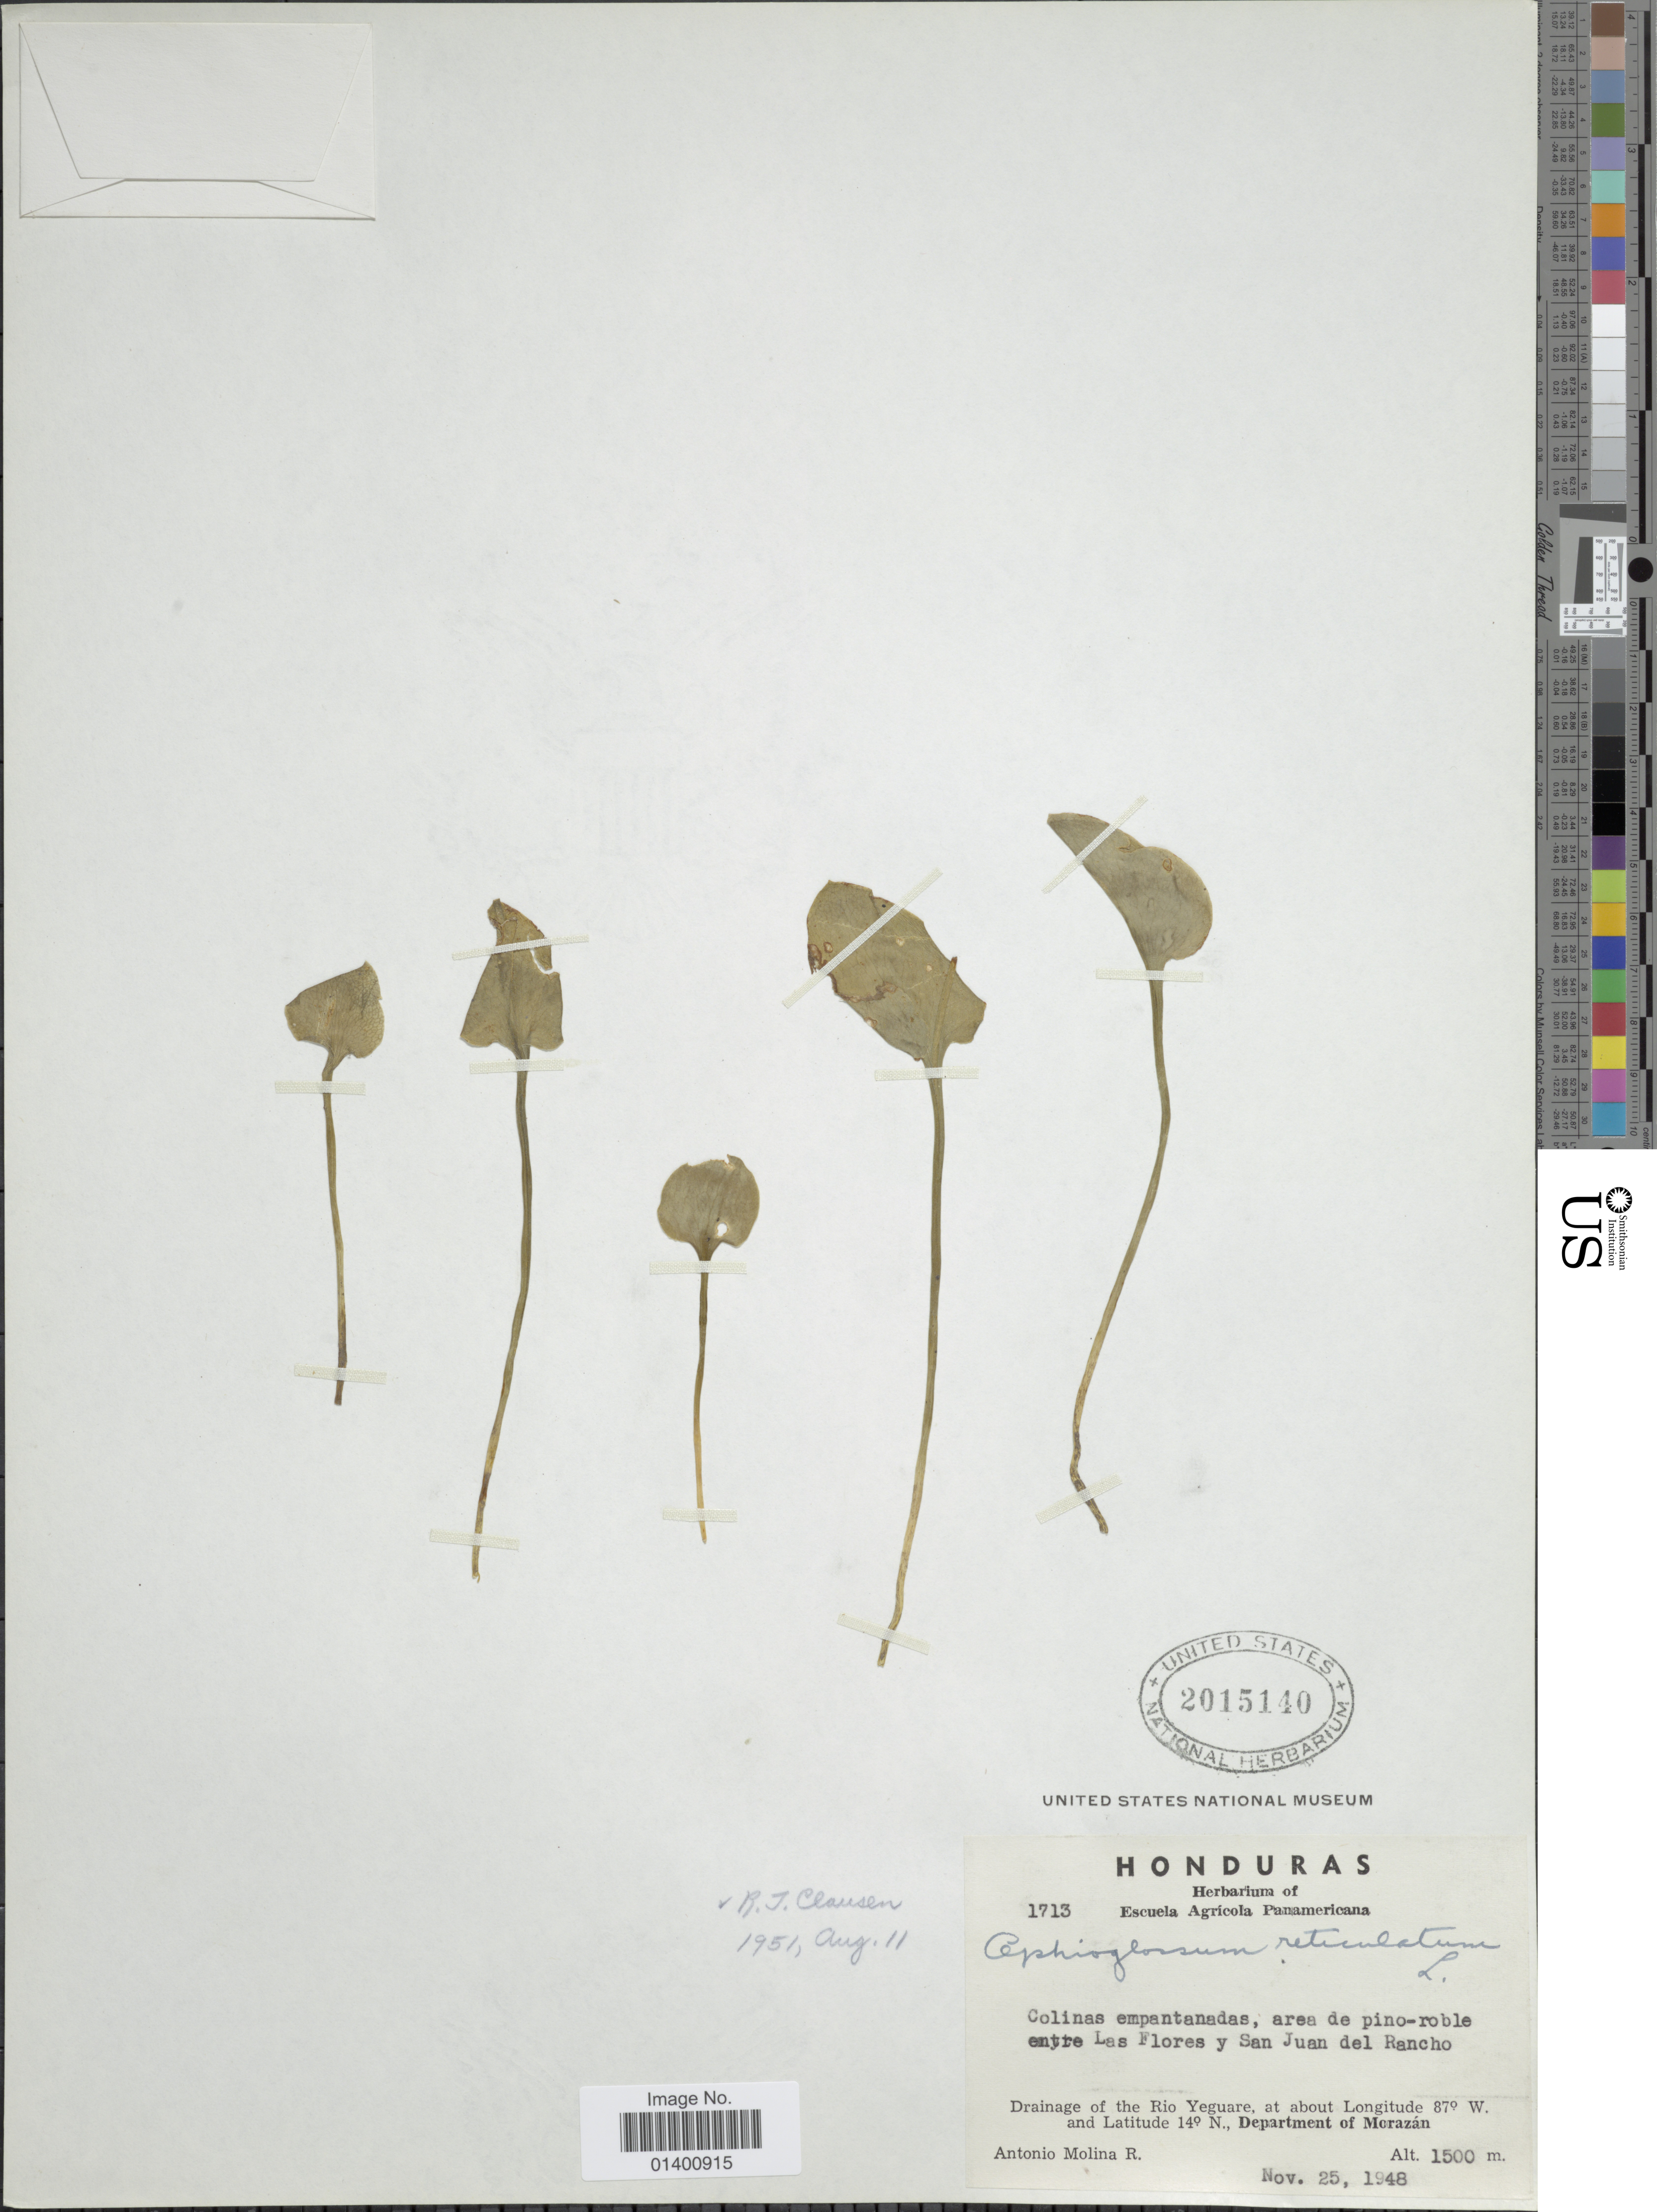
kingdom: Plantae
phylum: Tracheophyta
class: Polypodiopsida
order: Ophioglossales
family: Ophioglossaceae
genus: Ophioglossum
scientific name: Ophioglossum reticulatum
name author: L.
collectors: A. Molina R.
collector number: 1713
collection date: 1948-11-25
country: Honduras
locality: Drainage of the Rio Yeguare, Department of Morazán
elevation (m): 1500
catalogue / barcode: US 2015140